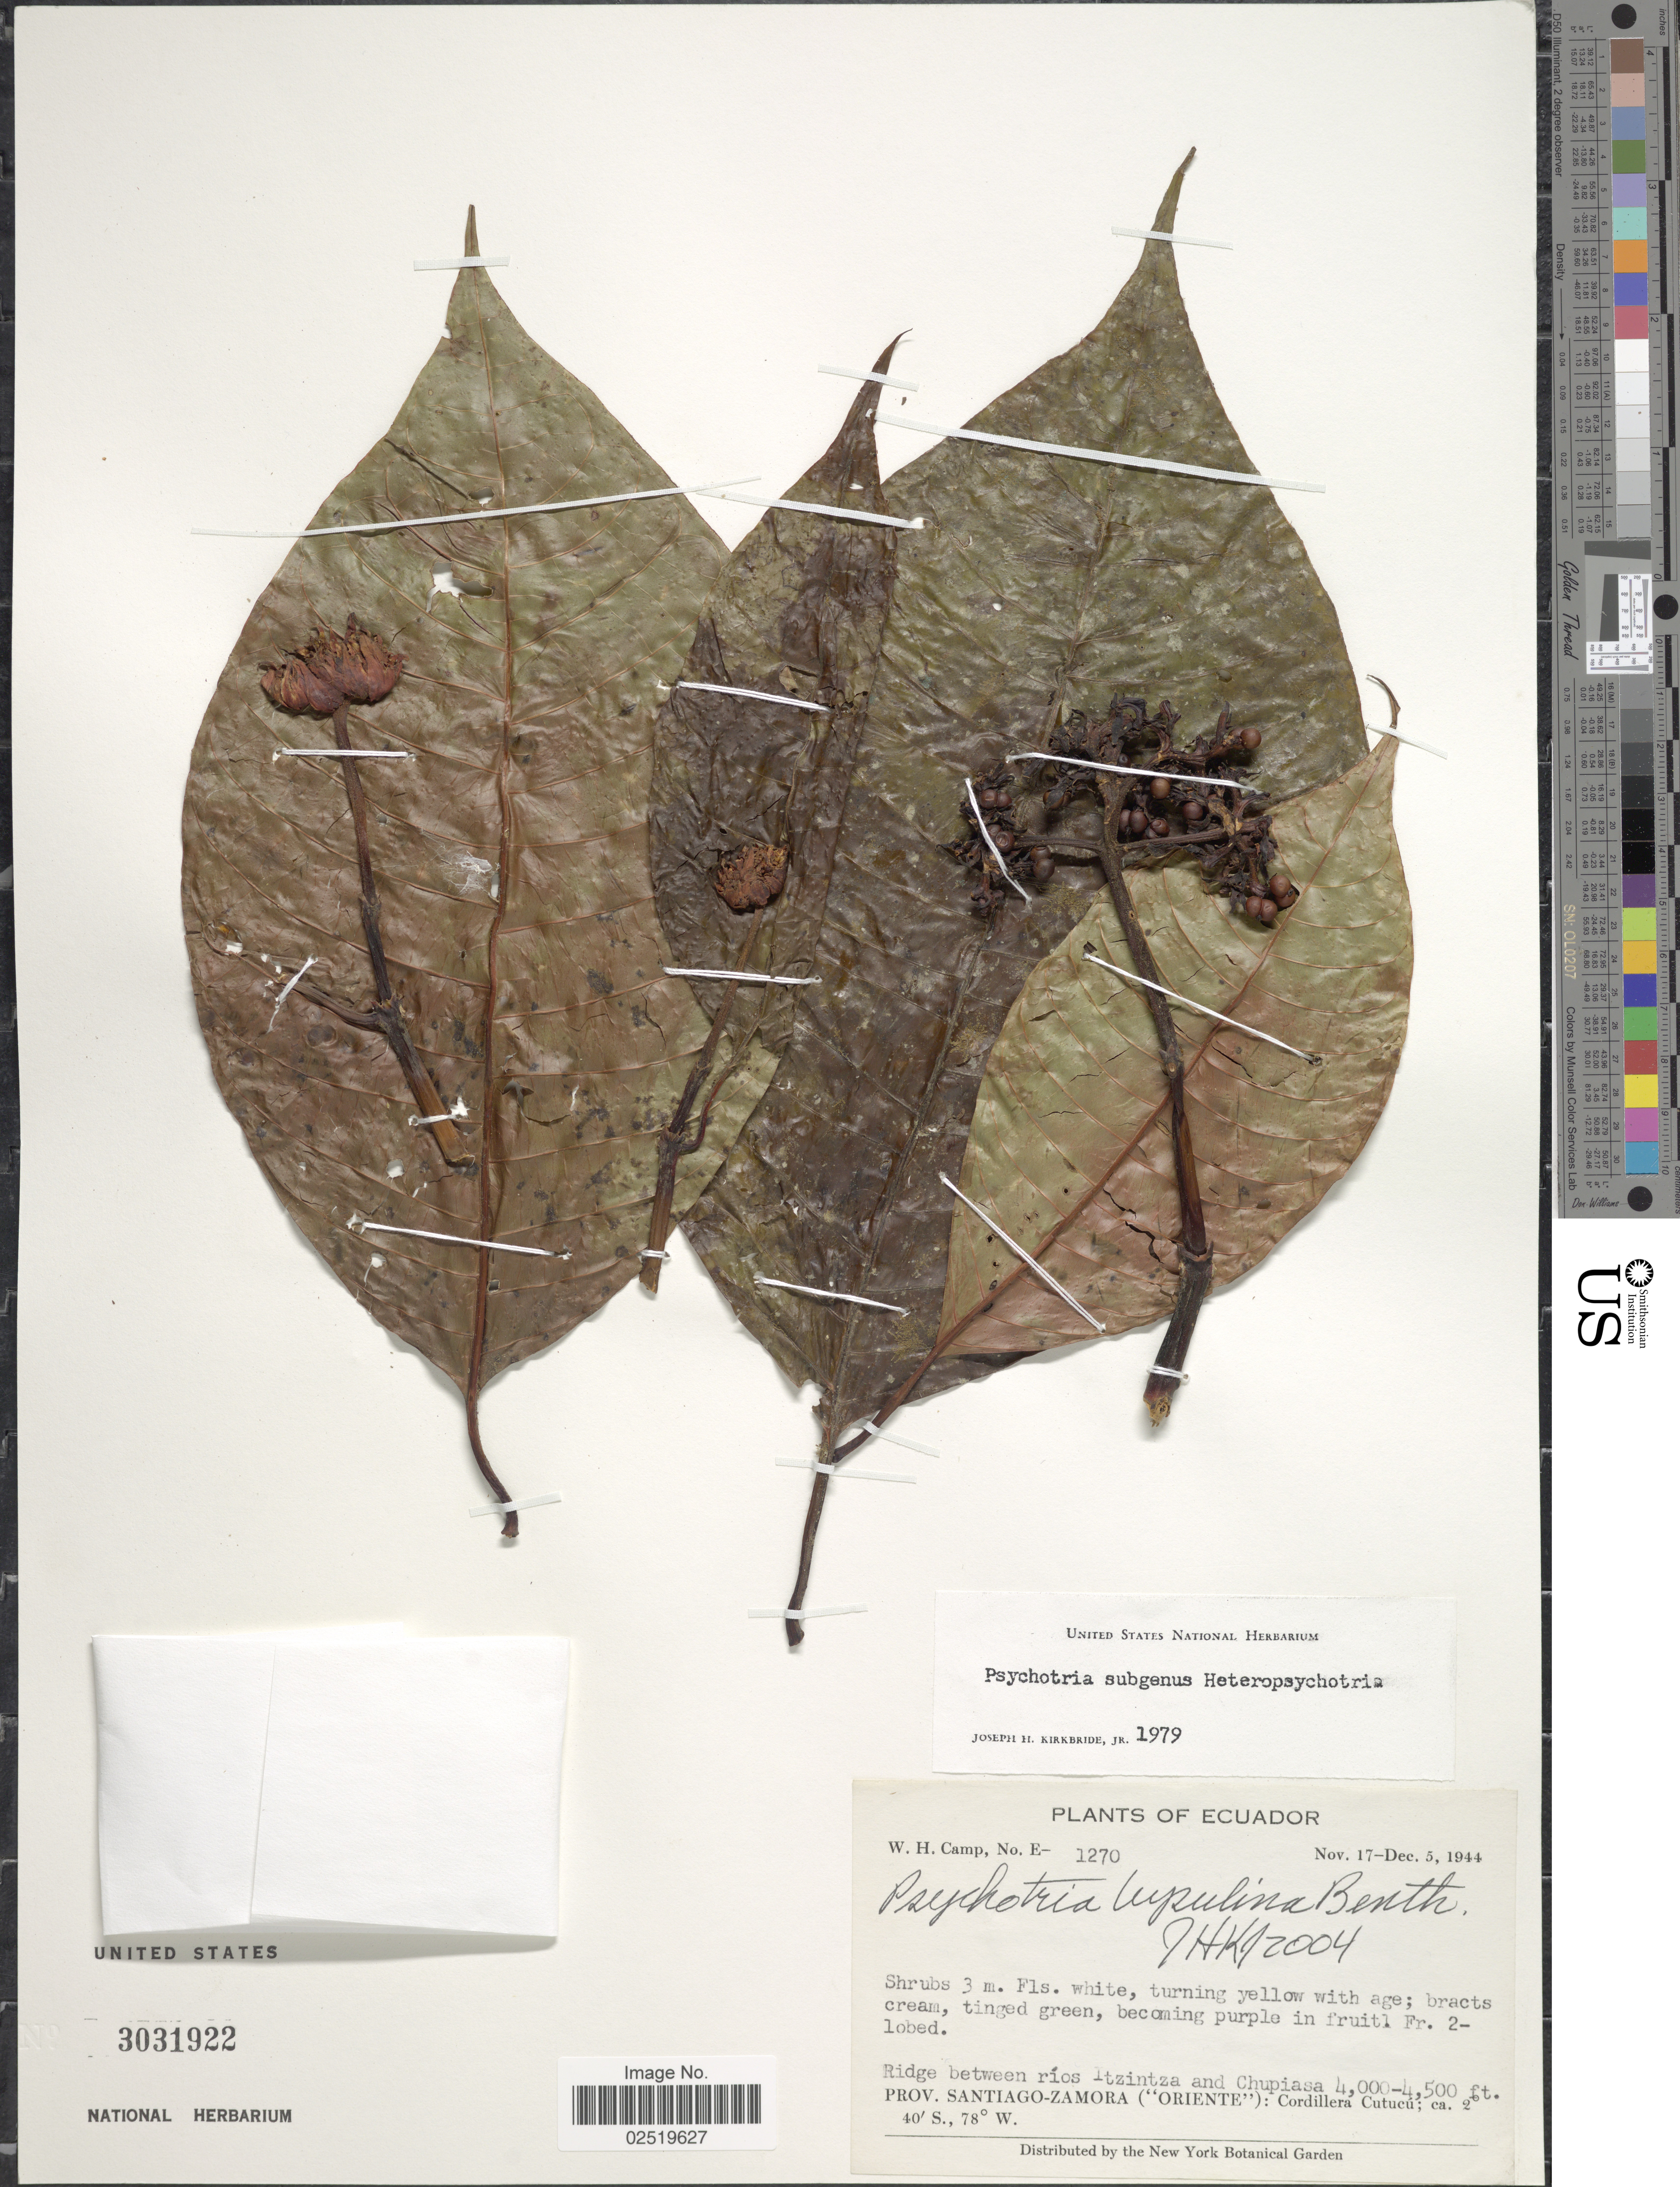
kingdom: Plantae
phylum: Tracheophyta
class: Magnoliopsida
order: Gentianales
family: Rubiaceae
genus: Psychotria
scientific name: Psychotria lupulina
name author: Benth.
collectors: W. H. Camp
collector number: E-270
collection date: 1944-11-17/1944-12-05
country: Ecuador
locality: Ridge between rios Itzintza and Chupiasa, Prov. Santiago-Zamora ("Oriente"): Cordillera Cutucu.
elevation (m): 1219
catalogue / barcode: US 3031922